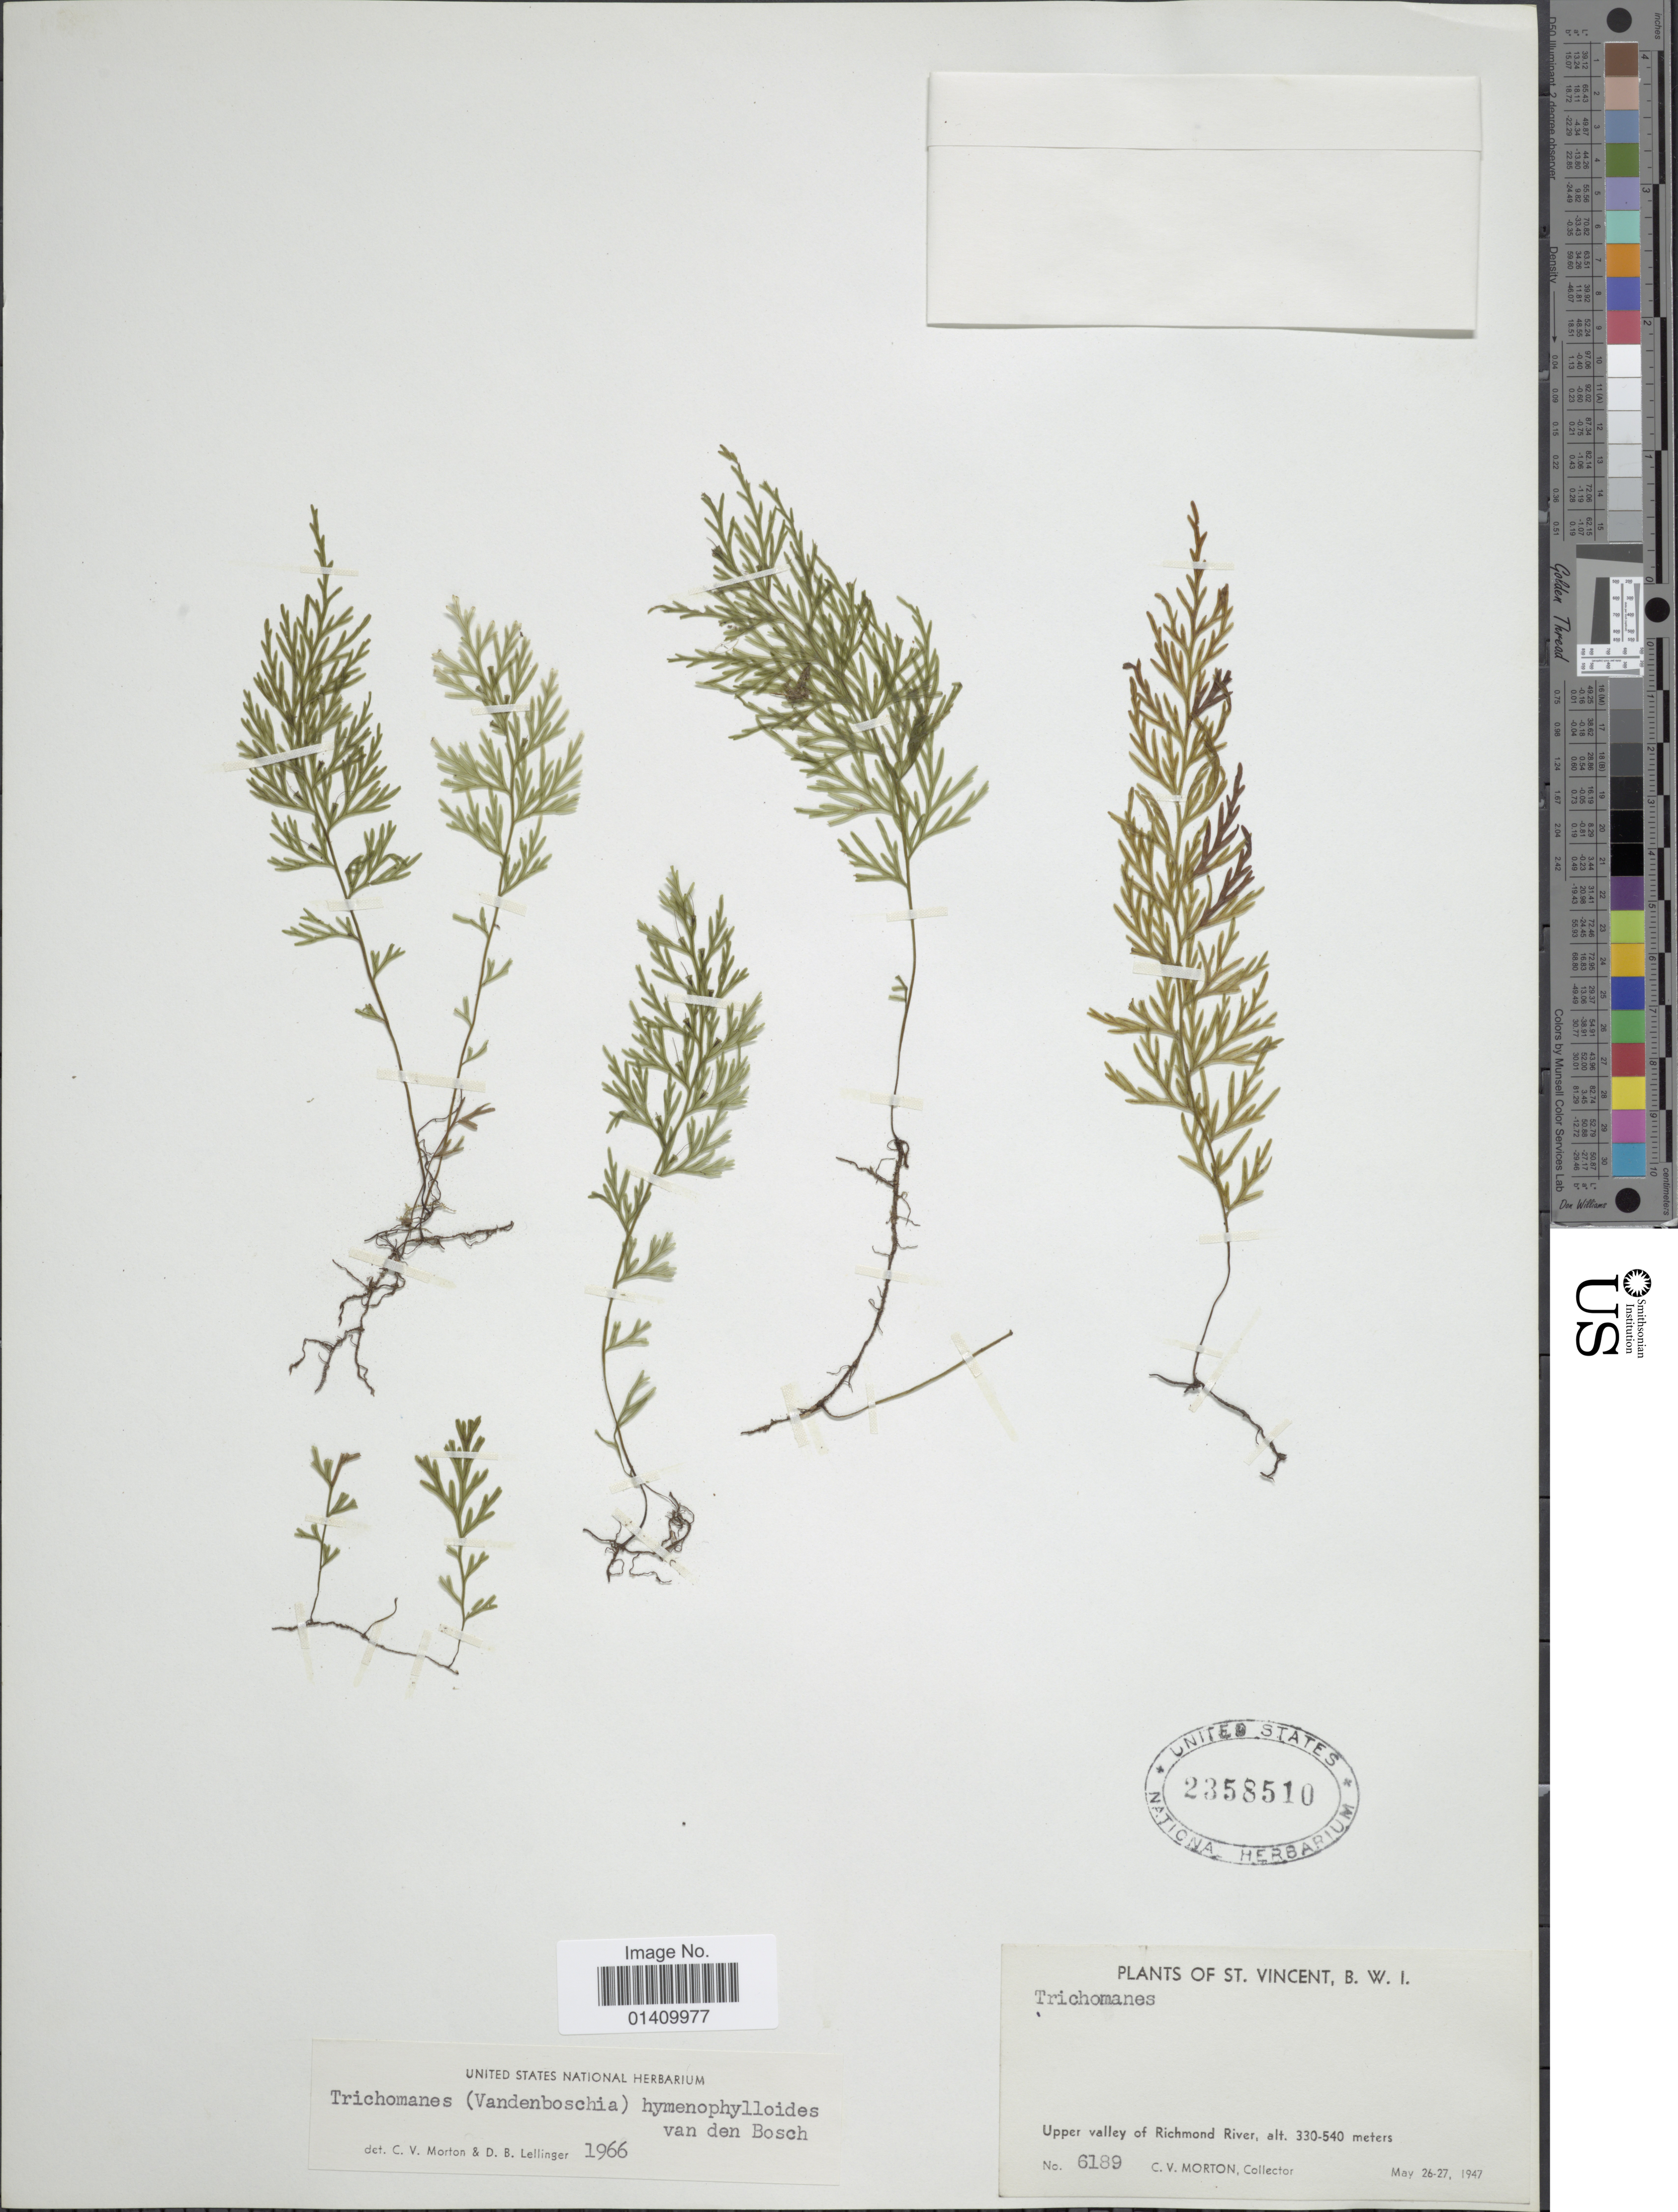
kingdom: Plantae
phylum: Tracheophyta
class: Polypodiopsida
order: Hymenophyllales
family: Hymenophyllaceae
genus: Polyphlebium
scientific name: Polyphlebium hymenophylloides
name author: (Bosch) Ebihara & Dubuisson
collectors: C. V. Morton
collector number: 6189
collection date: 1947-05-26/1947-05-27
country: St. Vincent - Grenadines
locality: St. Vincent B.W.I. upper valley of Richmond river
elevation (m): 330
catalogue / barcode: US 2358510